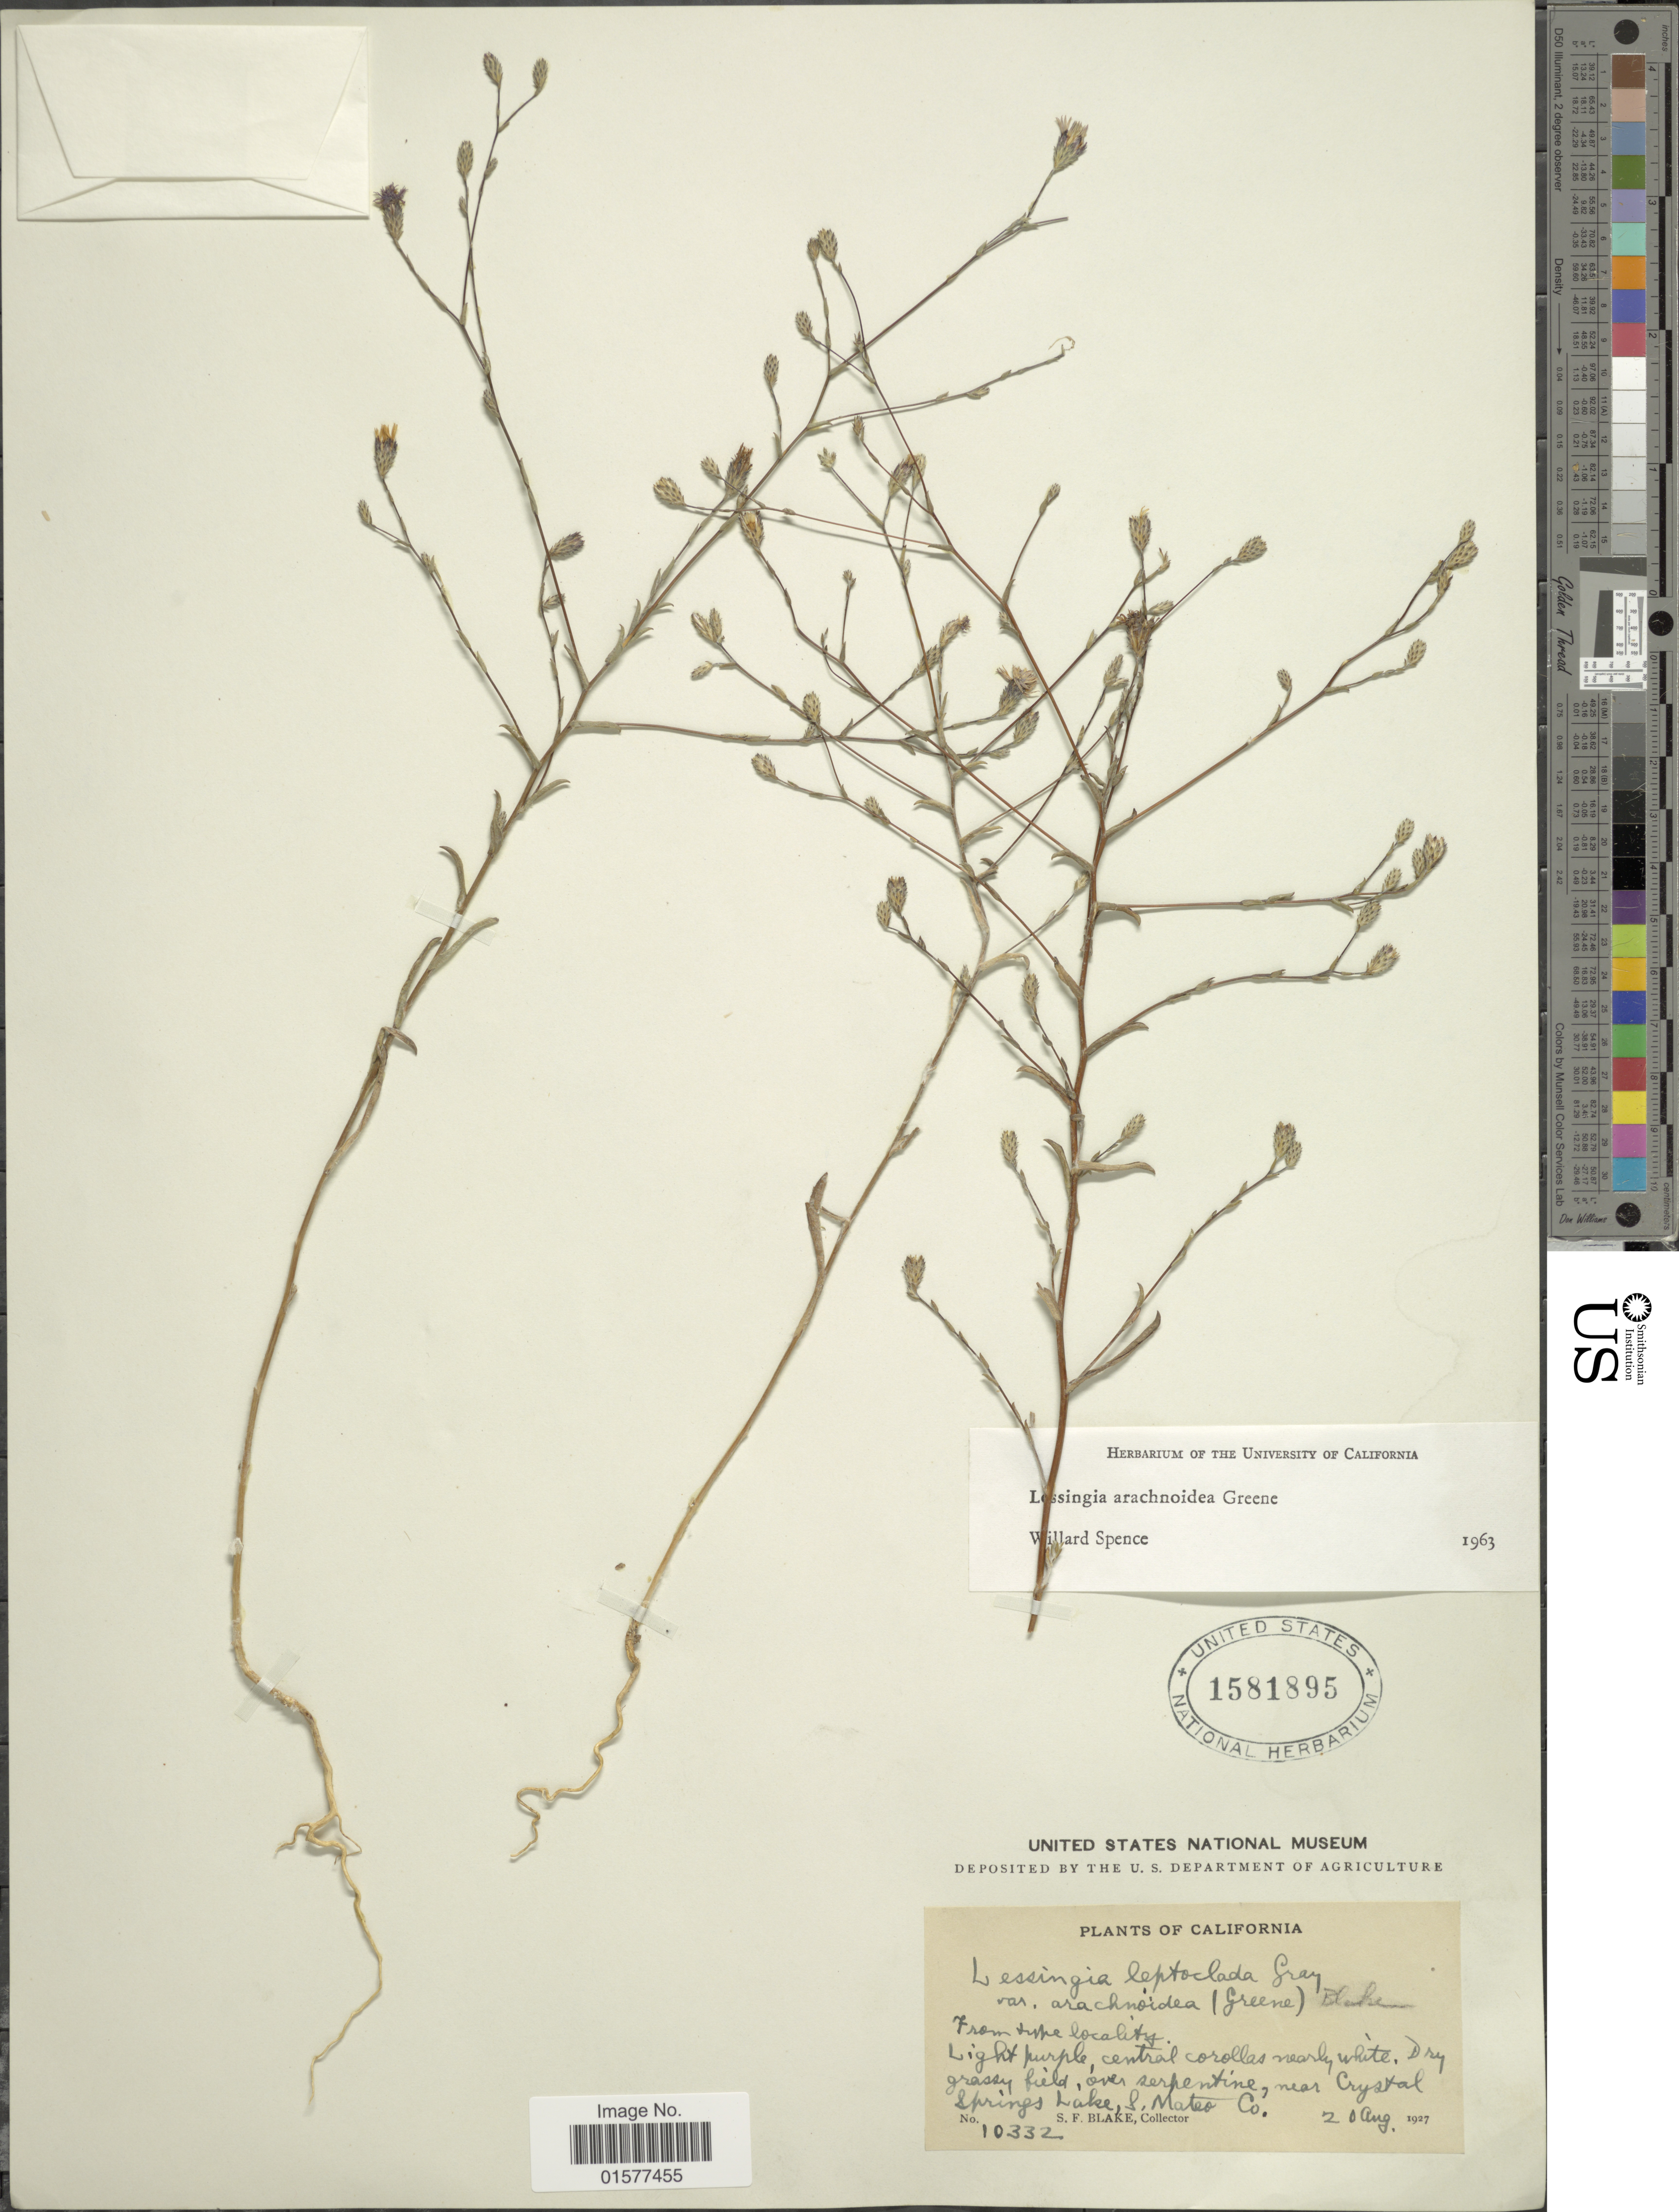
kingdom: Plantae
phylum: Tracheophyta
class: Magnoliopsida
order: Asterales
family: Asteraceae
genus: Lessingia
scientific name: Lessingia arachnoidea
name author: Greene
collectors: S. Blake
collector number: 10332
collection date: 1927-08-20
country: United States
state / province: California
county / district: San Mateo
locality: From Type locality, Light purple central corollas nearly white, Dry grassy field, over serpertine, near Crystal Springs Lake, S. Mateo Co.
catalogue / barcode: US 1581895